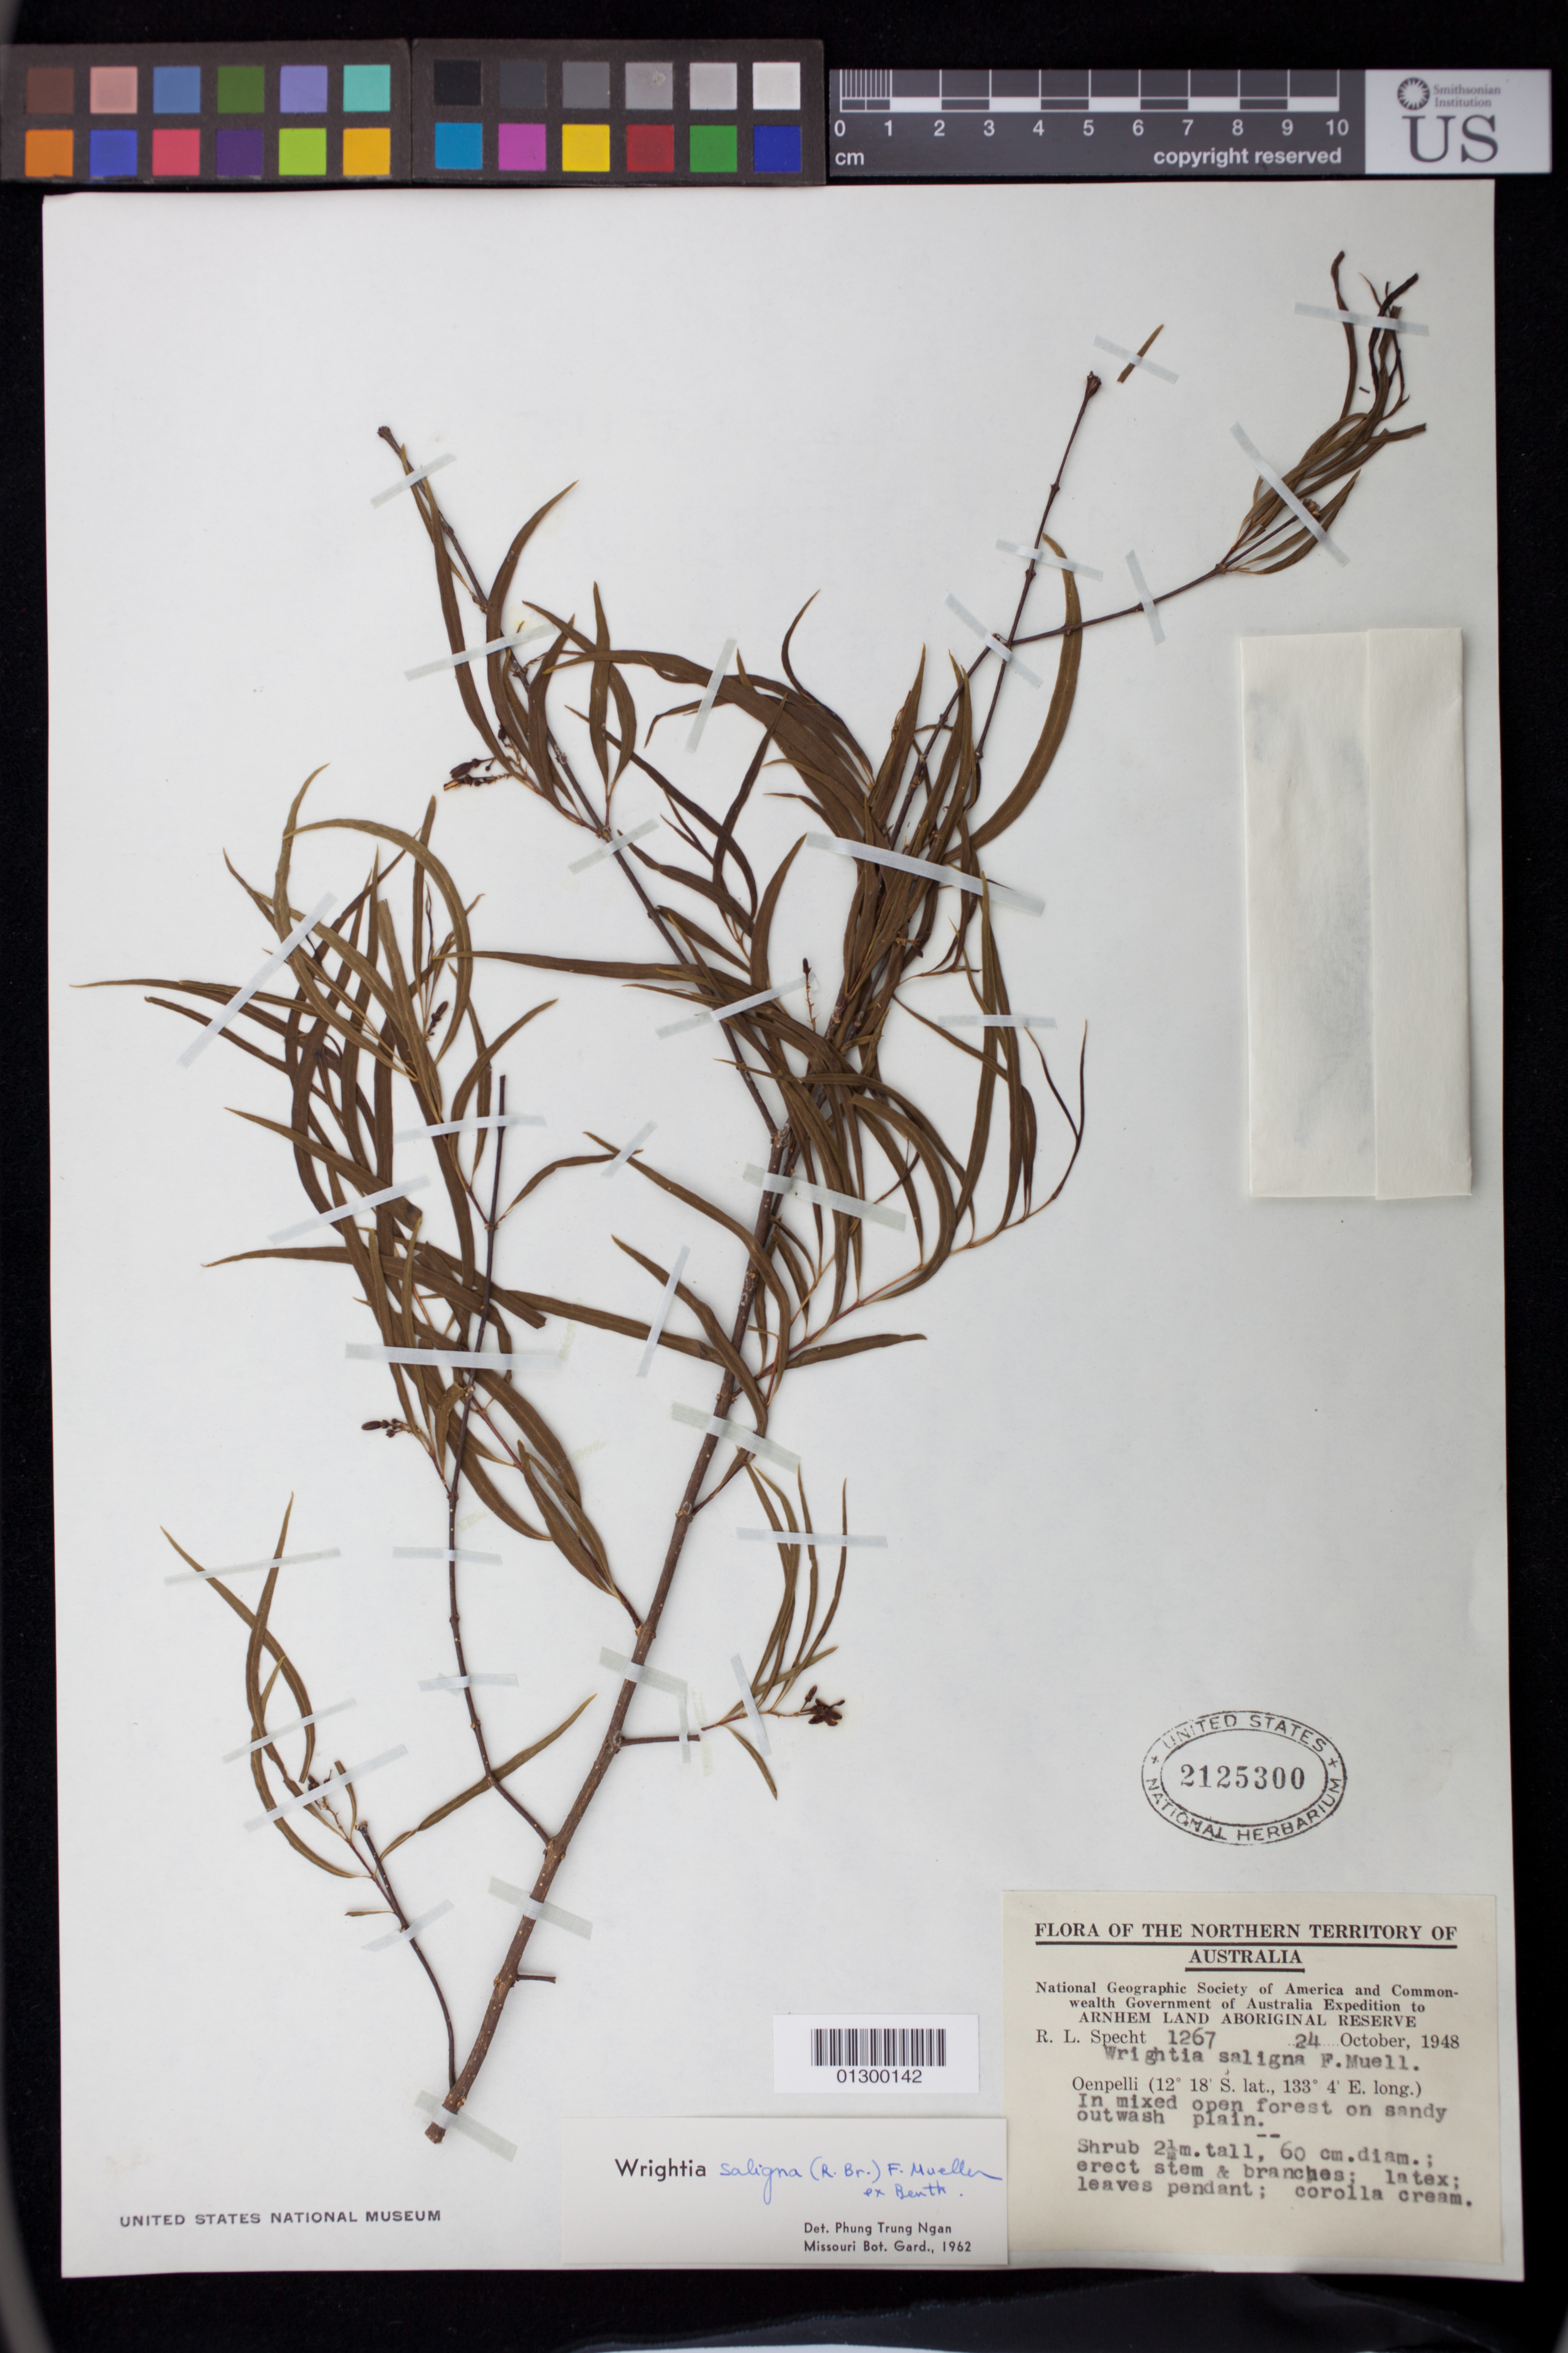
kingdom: Plantae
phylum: Tracheophyta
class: Magnoliopsida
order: Gentianales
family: Apocynaceae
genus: Wrightia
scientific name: Wrightia saligna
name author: (R. Br.) F. Muell. ex Benth.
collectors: R. L. Specht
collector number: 1267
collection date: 1948-10-24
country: Australia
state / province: Northern Territory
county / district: West Arnhem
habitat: In mixed open forest on sandy outwash plain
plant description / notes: Shrub 2.5 m. tall, 60 cm. diam.; erect stem and branches; latex; leaves pendant; corolla cream.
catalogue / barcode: US 2125300